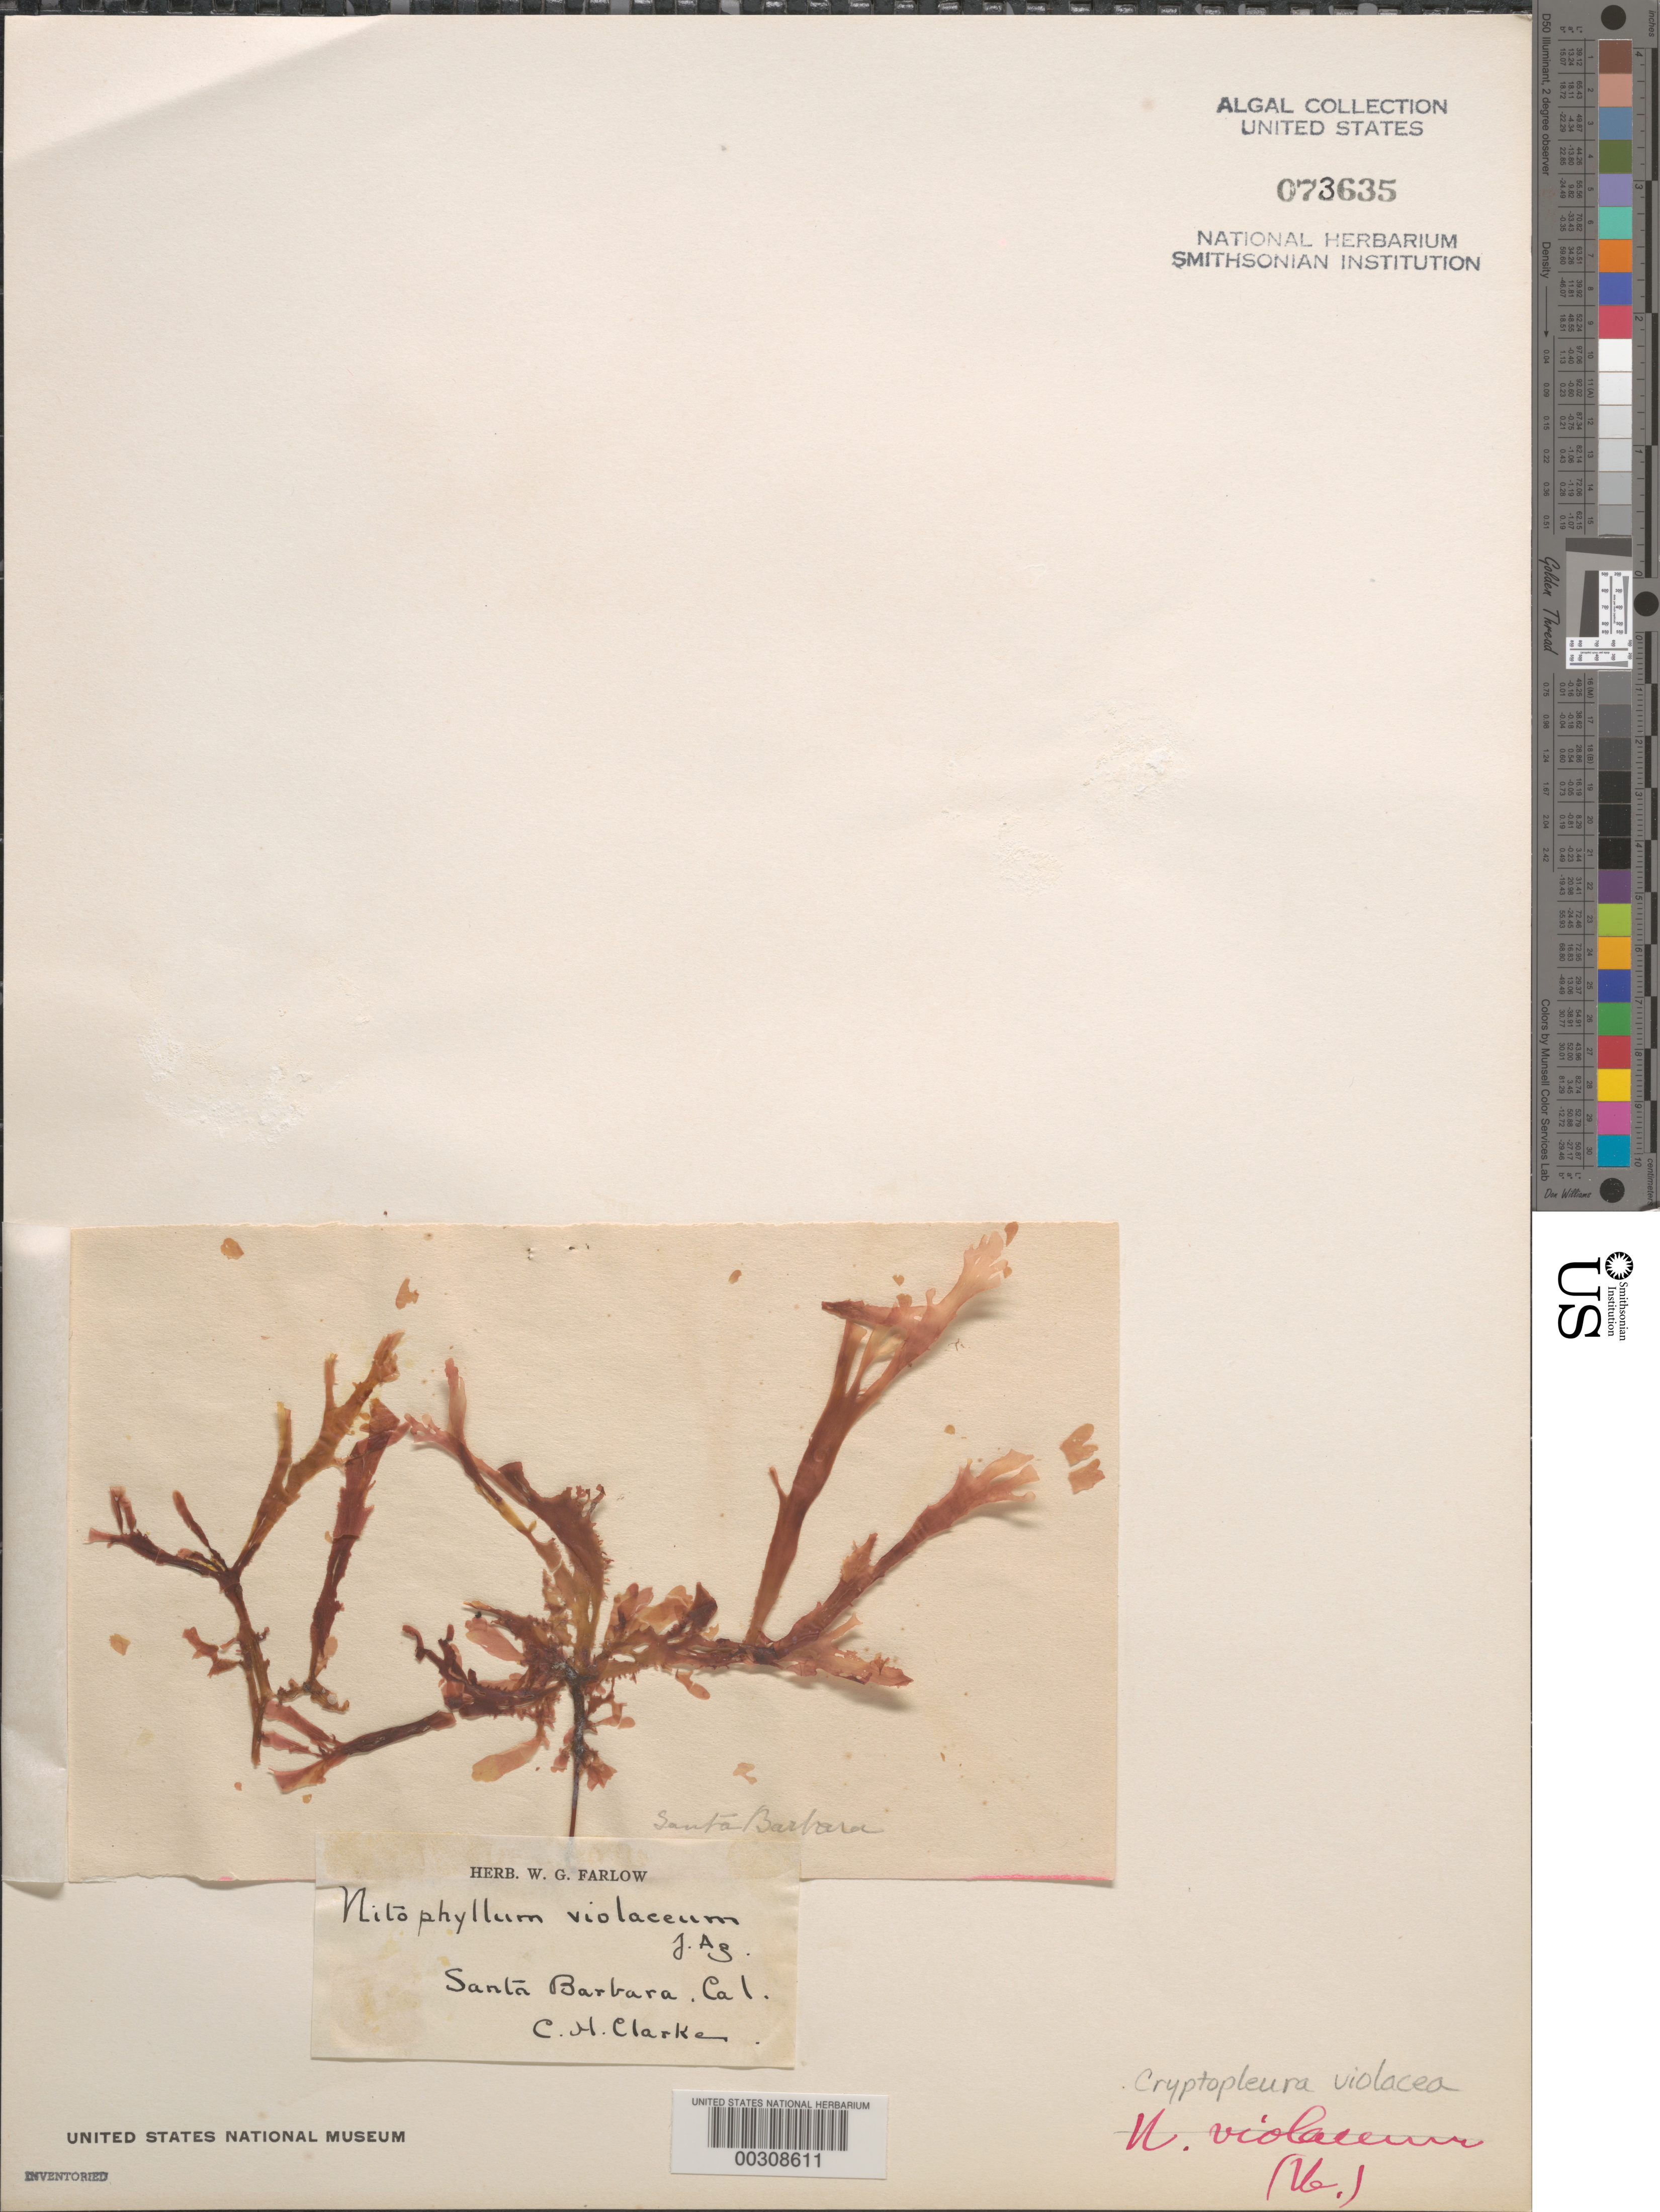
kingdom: Plantae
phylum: Rhodophyta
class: Florideophyceae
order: Ceramiales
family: Delesseriaceae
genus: Cryptopleura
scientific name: Cryptopleura violacea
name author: (J. Ag.) Kylin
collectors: C. H. Clarke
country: United States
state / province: California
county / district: Santa Barbara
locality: Santa Barbara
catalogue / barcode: US 73635